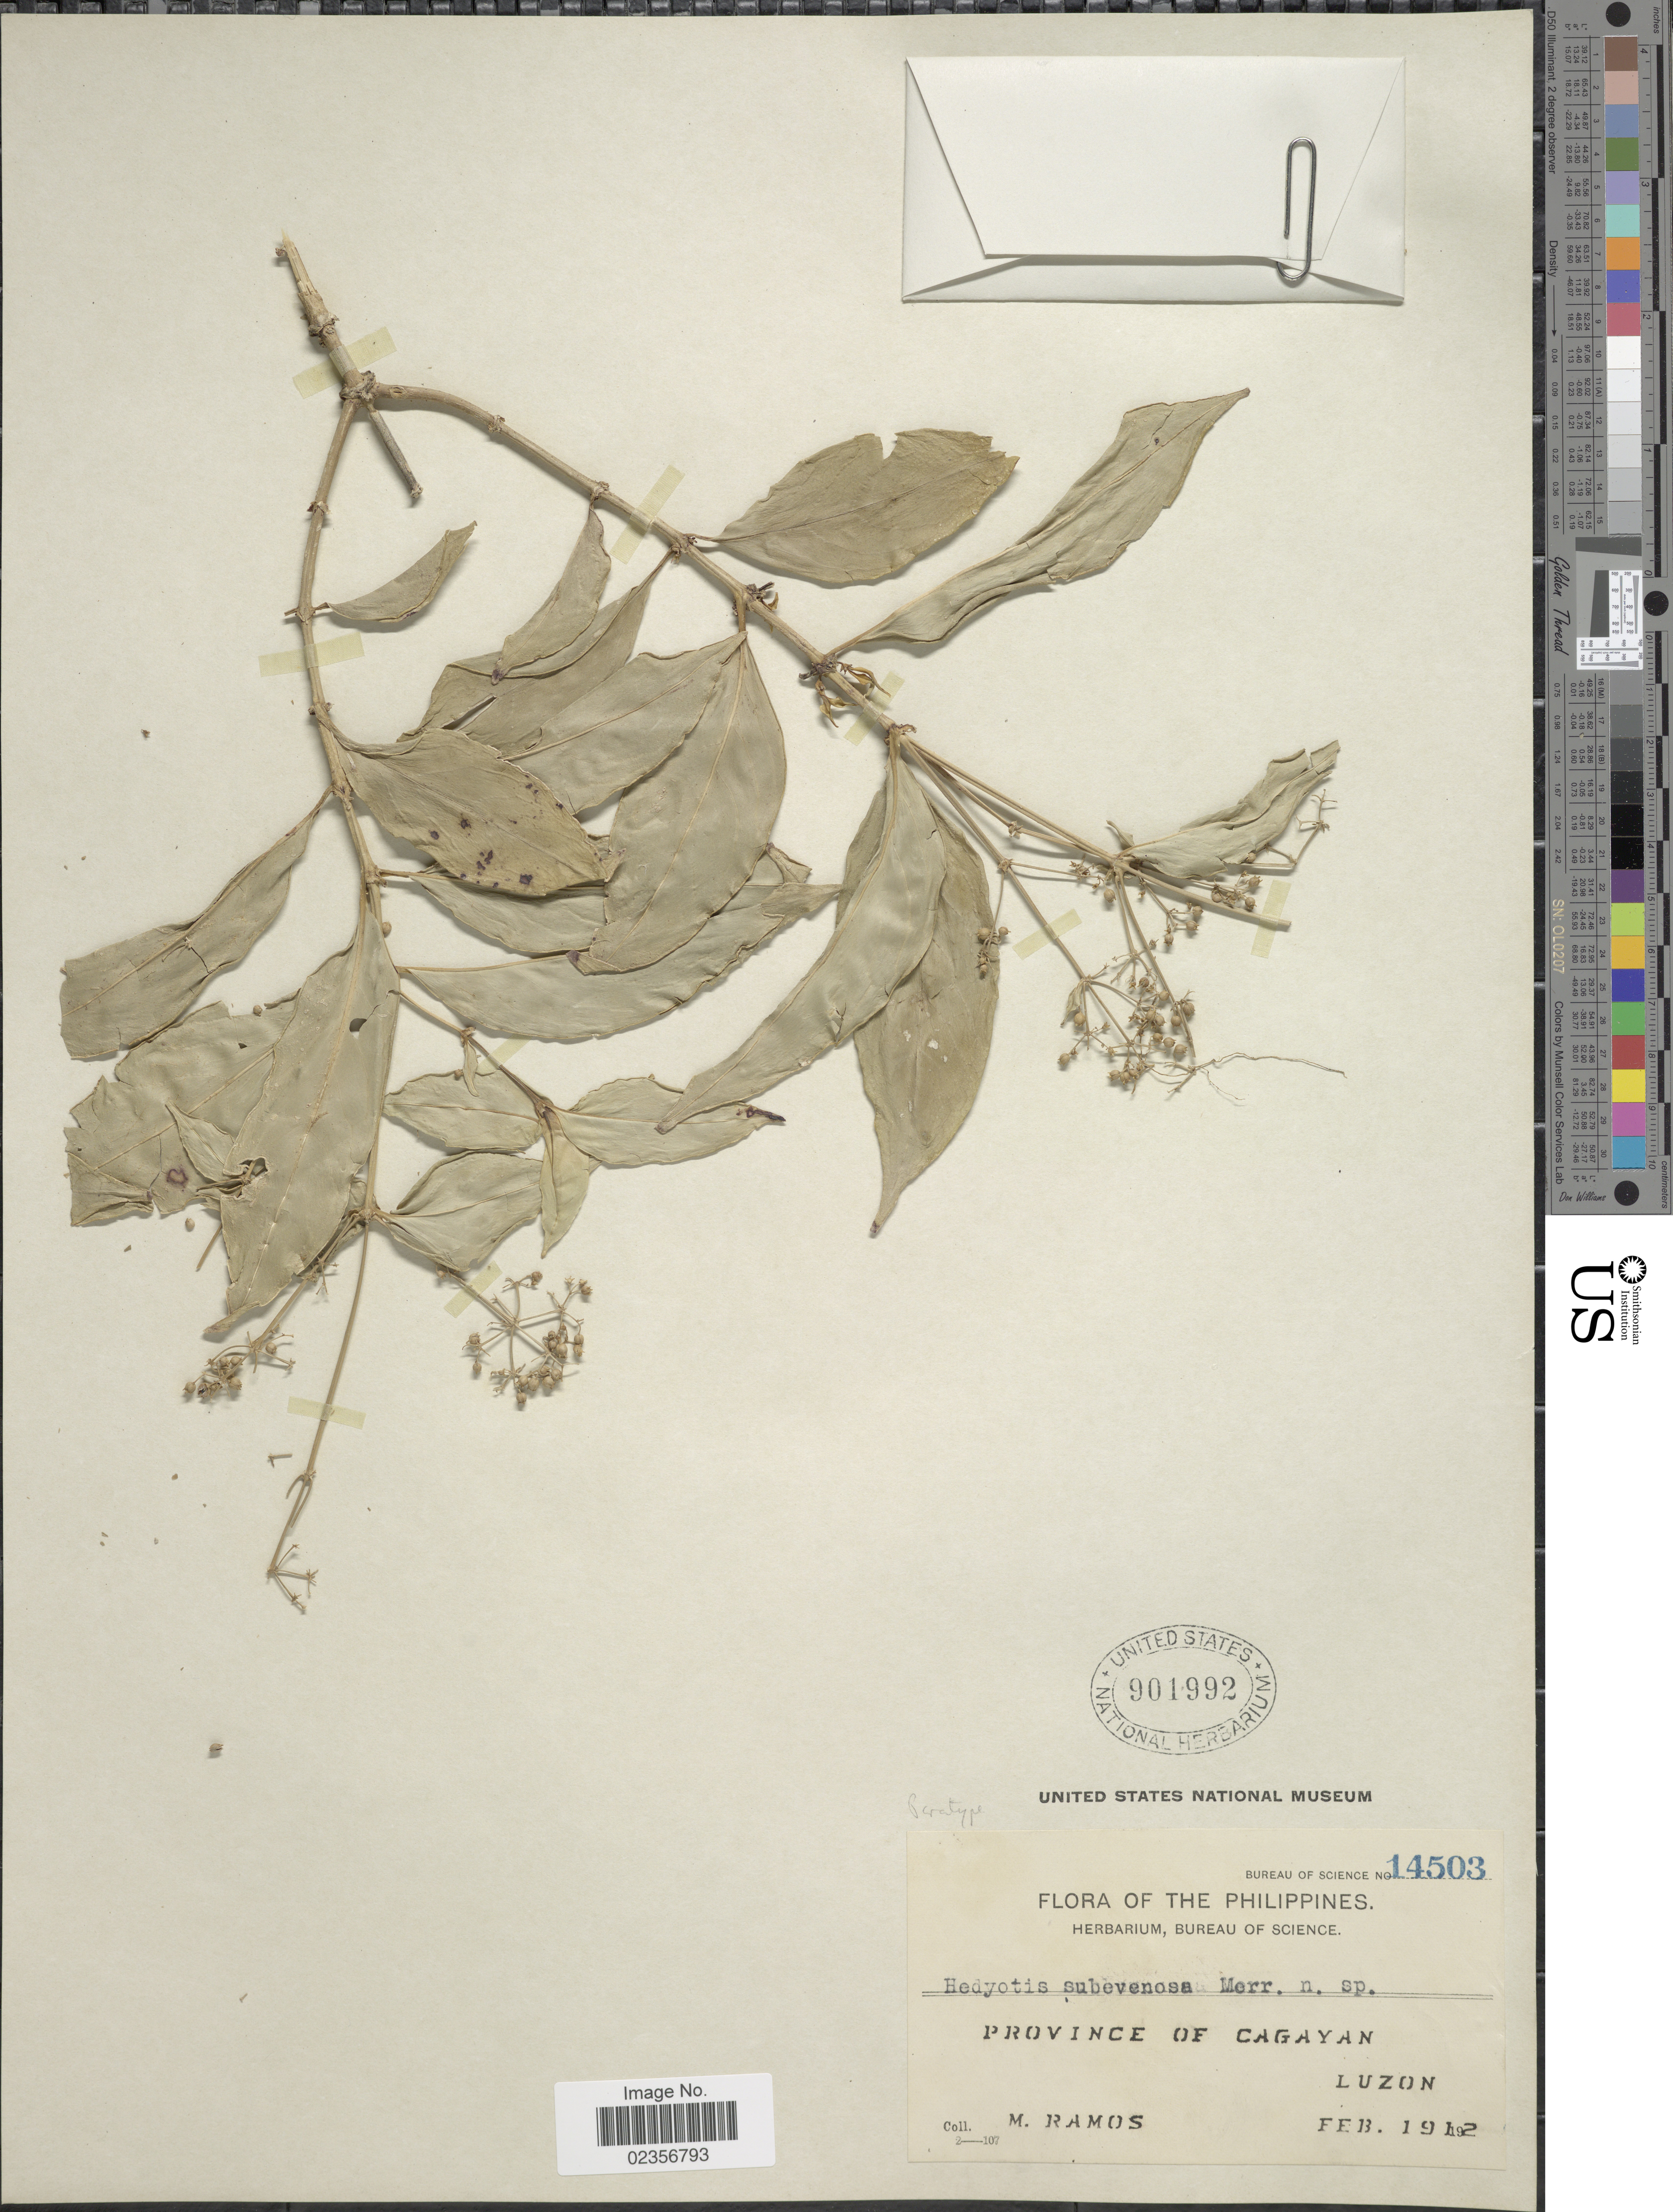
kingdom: Plantae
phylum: Tracheophyta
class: Magnoliopsida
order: Gentianales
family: Rubiaceae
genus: Hedyotis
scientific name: Hedyotis subvenosa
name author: Merr.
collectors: M. Ramos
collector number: Bureau of Science 14503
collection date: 1912-02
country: Philippines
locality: Province of Cagayan, Luzon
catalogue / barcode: US 901992